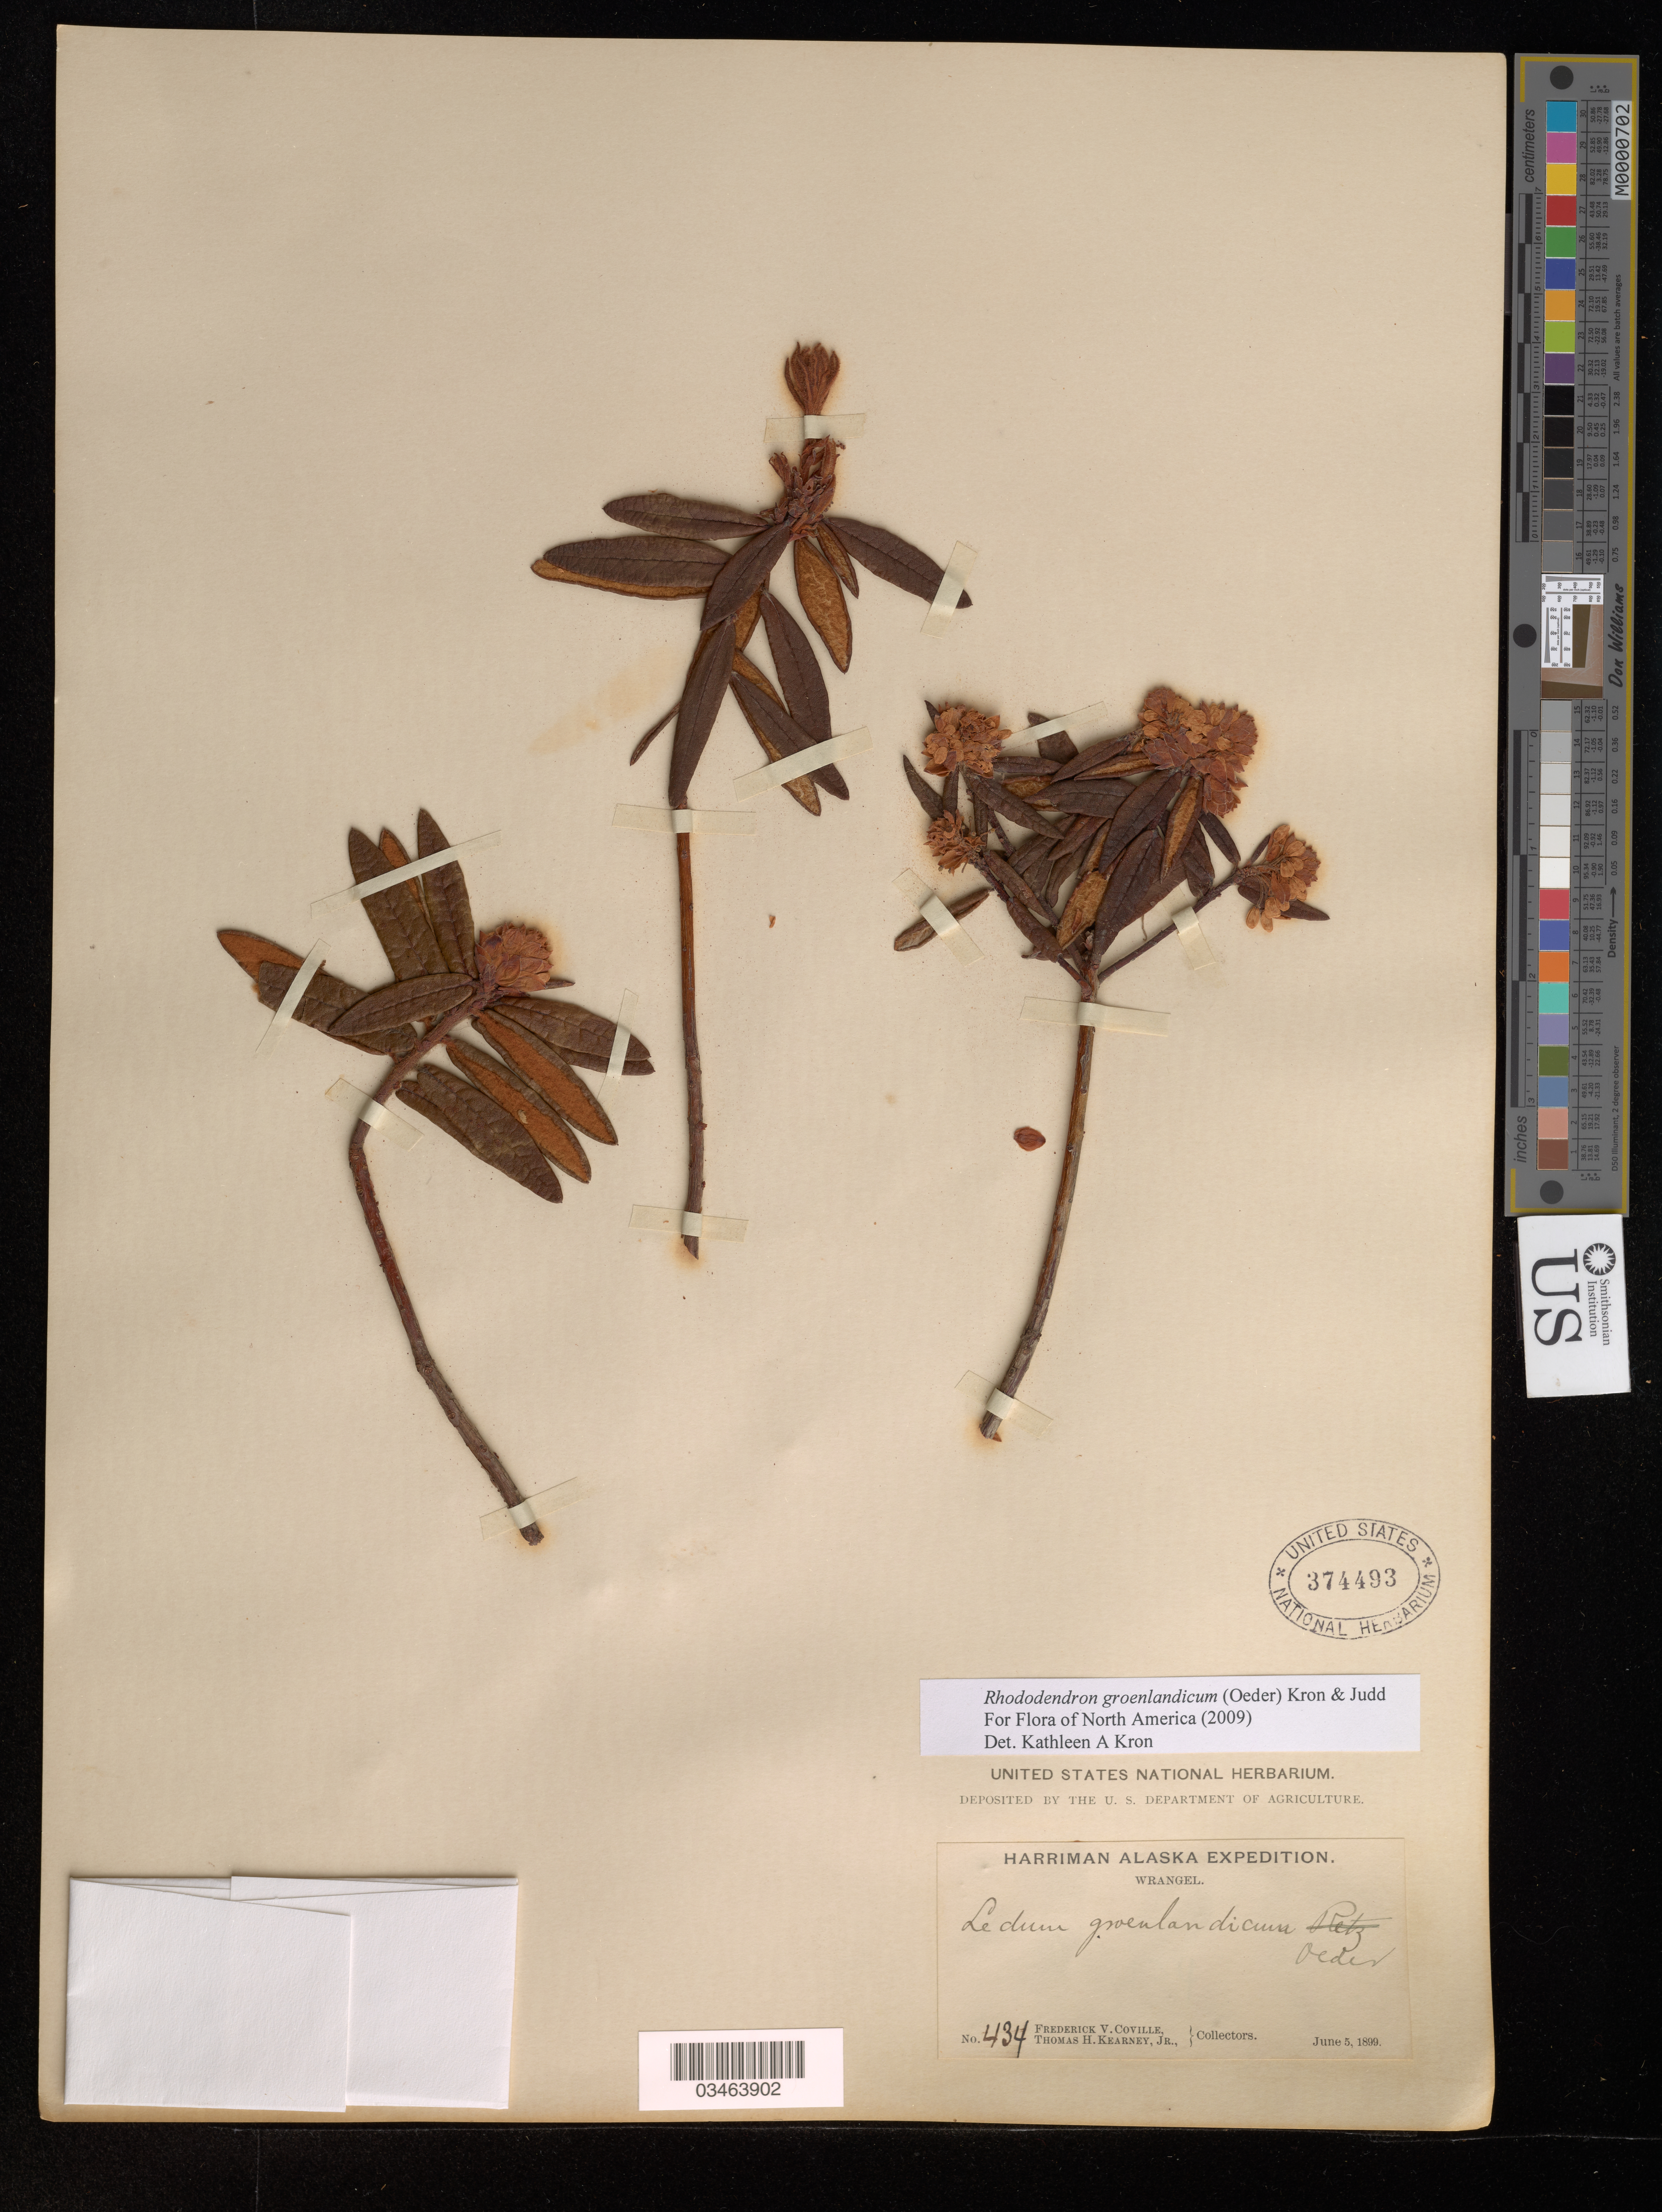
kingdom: Plantae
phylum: Tracheophyta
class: Magnoliopsida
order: Ericales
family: Ericaceae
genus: Rhododendron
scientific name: Rhododendron groenlandicum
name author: (Oeder) Kron & Judd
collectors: F. V. Coville & T. H. Kearney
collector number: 434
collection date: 1899-06-05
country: United States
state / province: Alaska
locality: Wrangel.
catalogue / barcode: US 374493